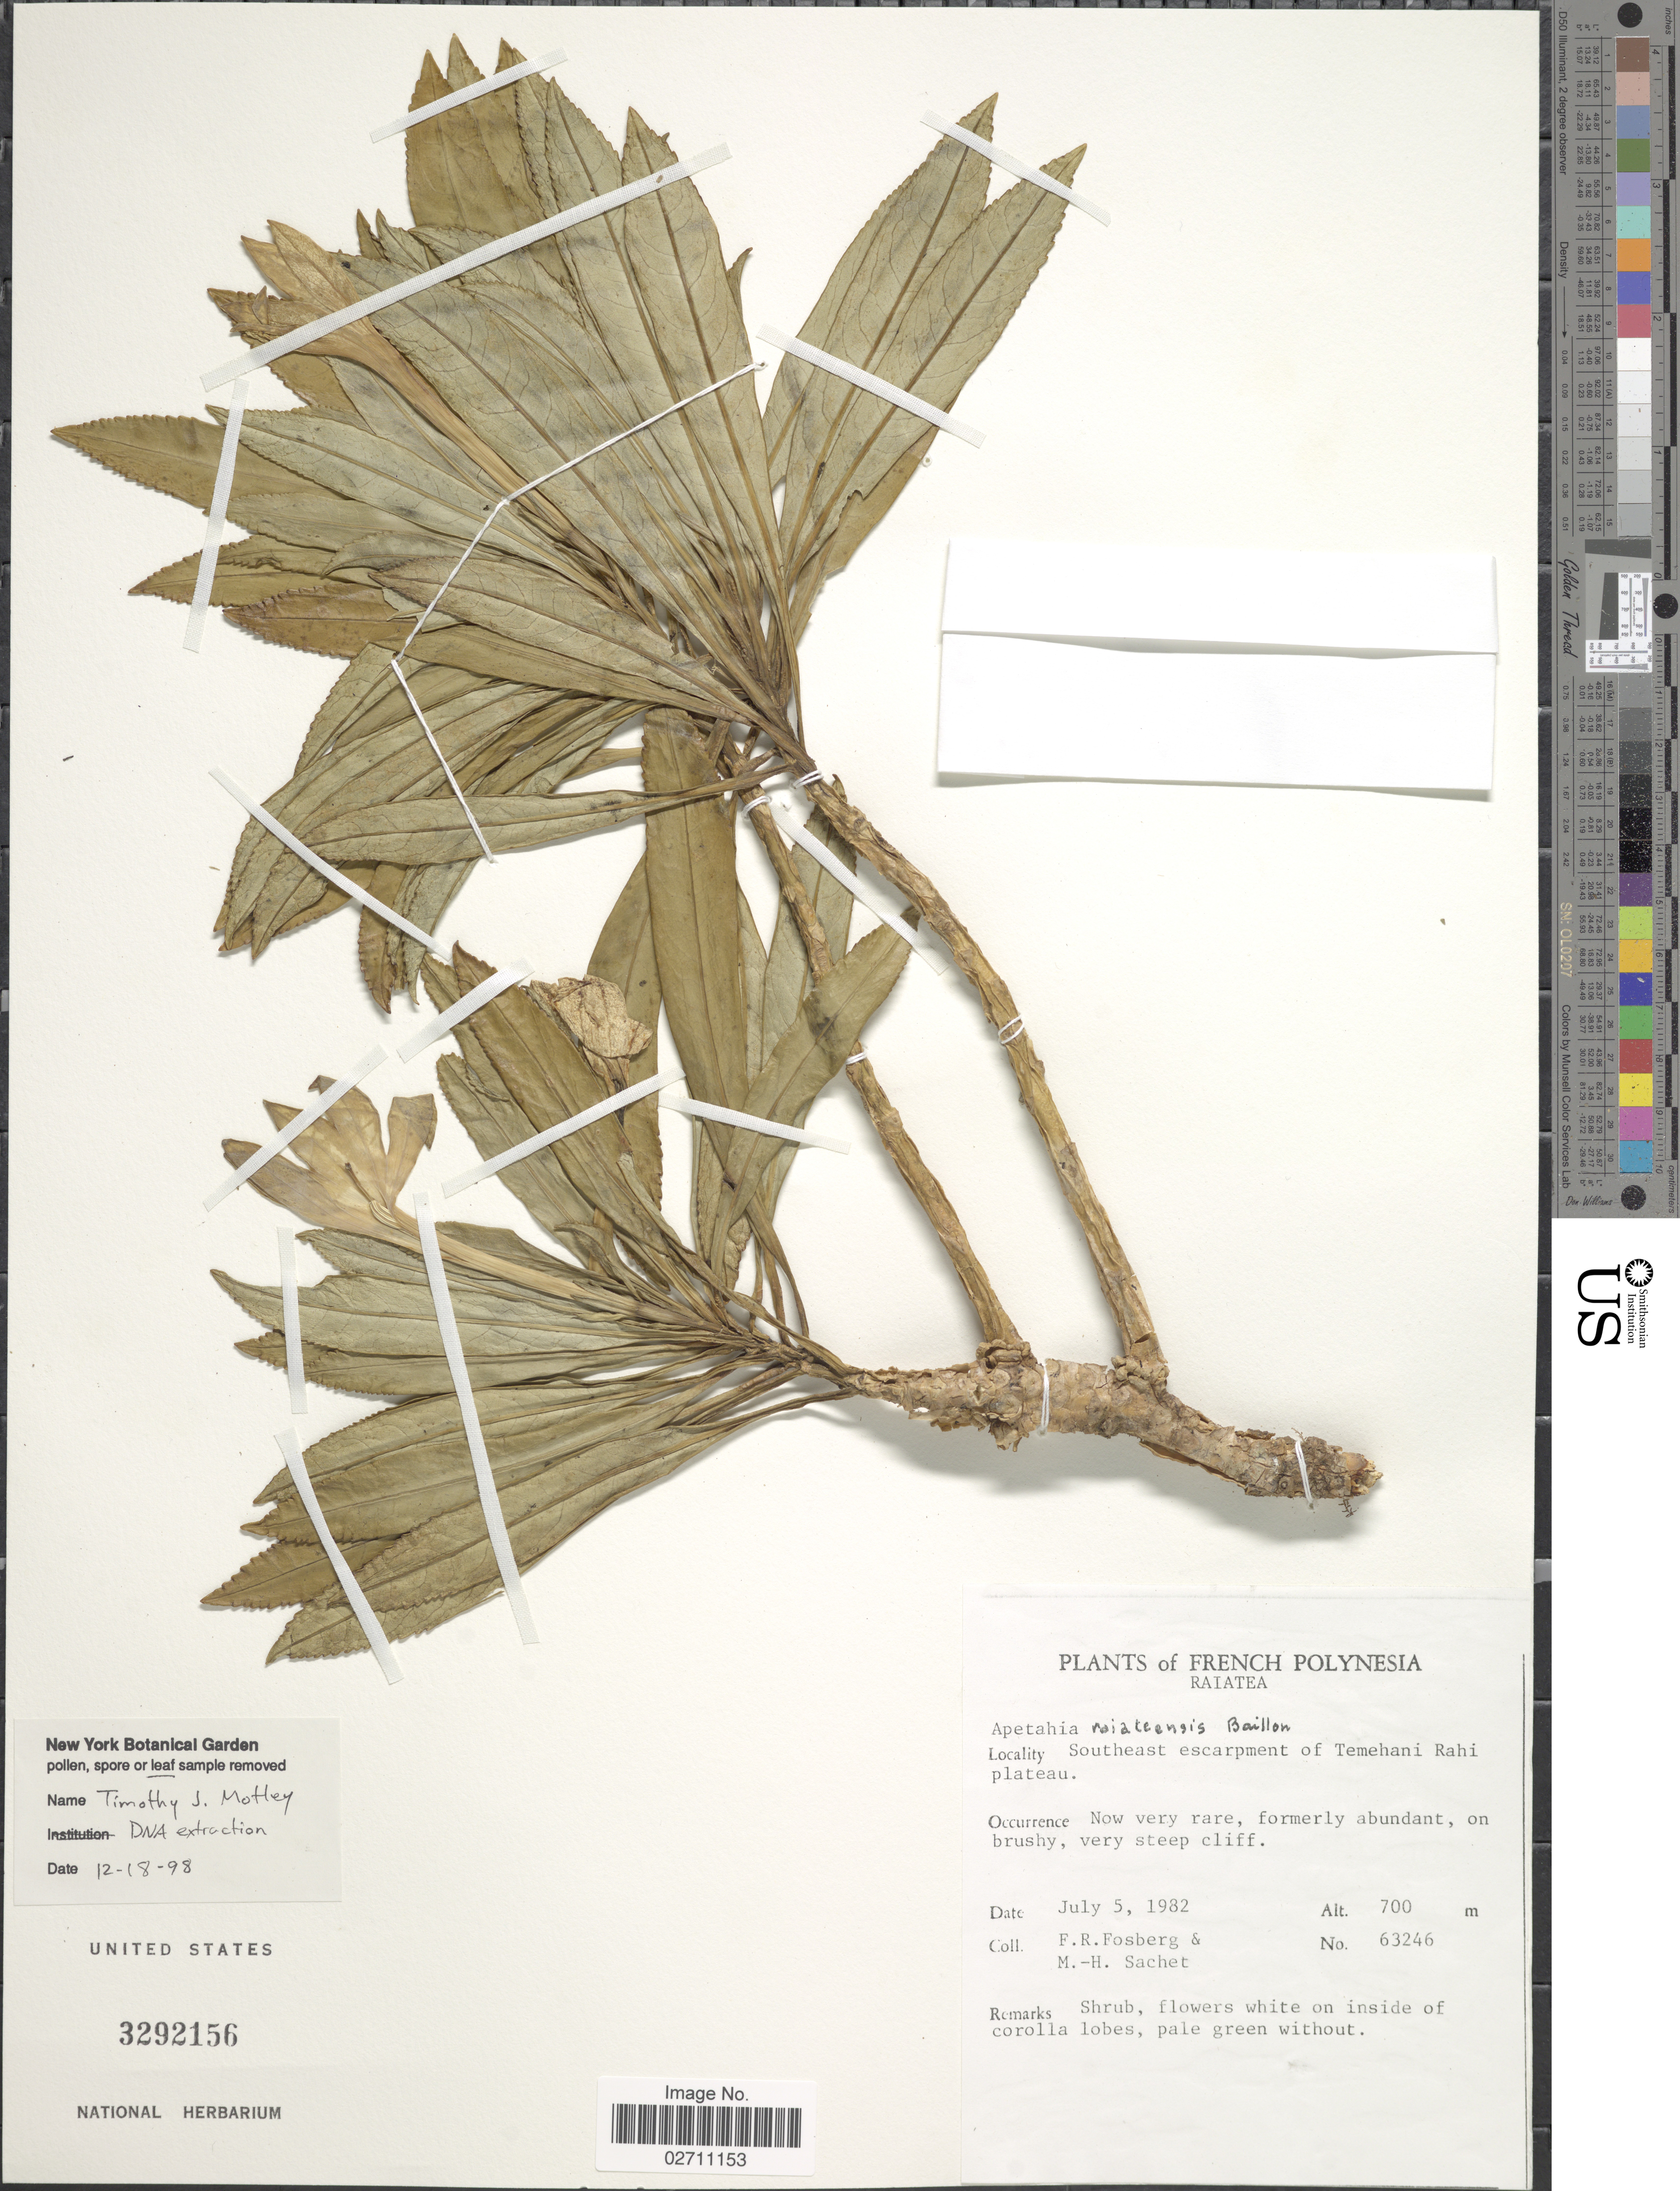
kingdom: Plantae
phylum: Tracheophyta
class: Magnoliopsida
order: Asterales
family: Campanulaceae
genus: Apetahia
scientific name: Apetahia raiateensis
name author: Baill.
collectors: F. R. Fosberg & M.-H. Sachet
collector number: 63246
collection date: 1982-07-05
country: French Polynesia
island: Raiatea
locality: Raiatea, Southeast escarpment of Temehani Rahi plateau, very steep cliff.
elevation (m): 700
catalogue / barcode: US 3292156